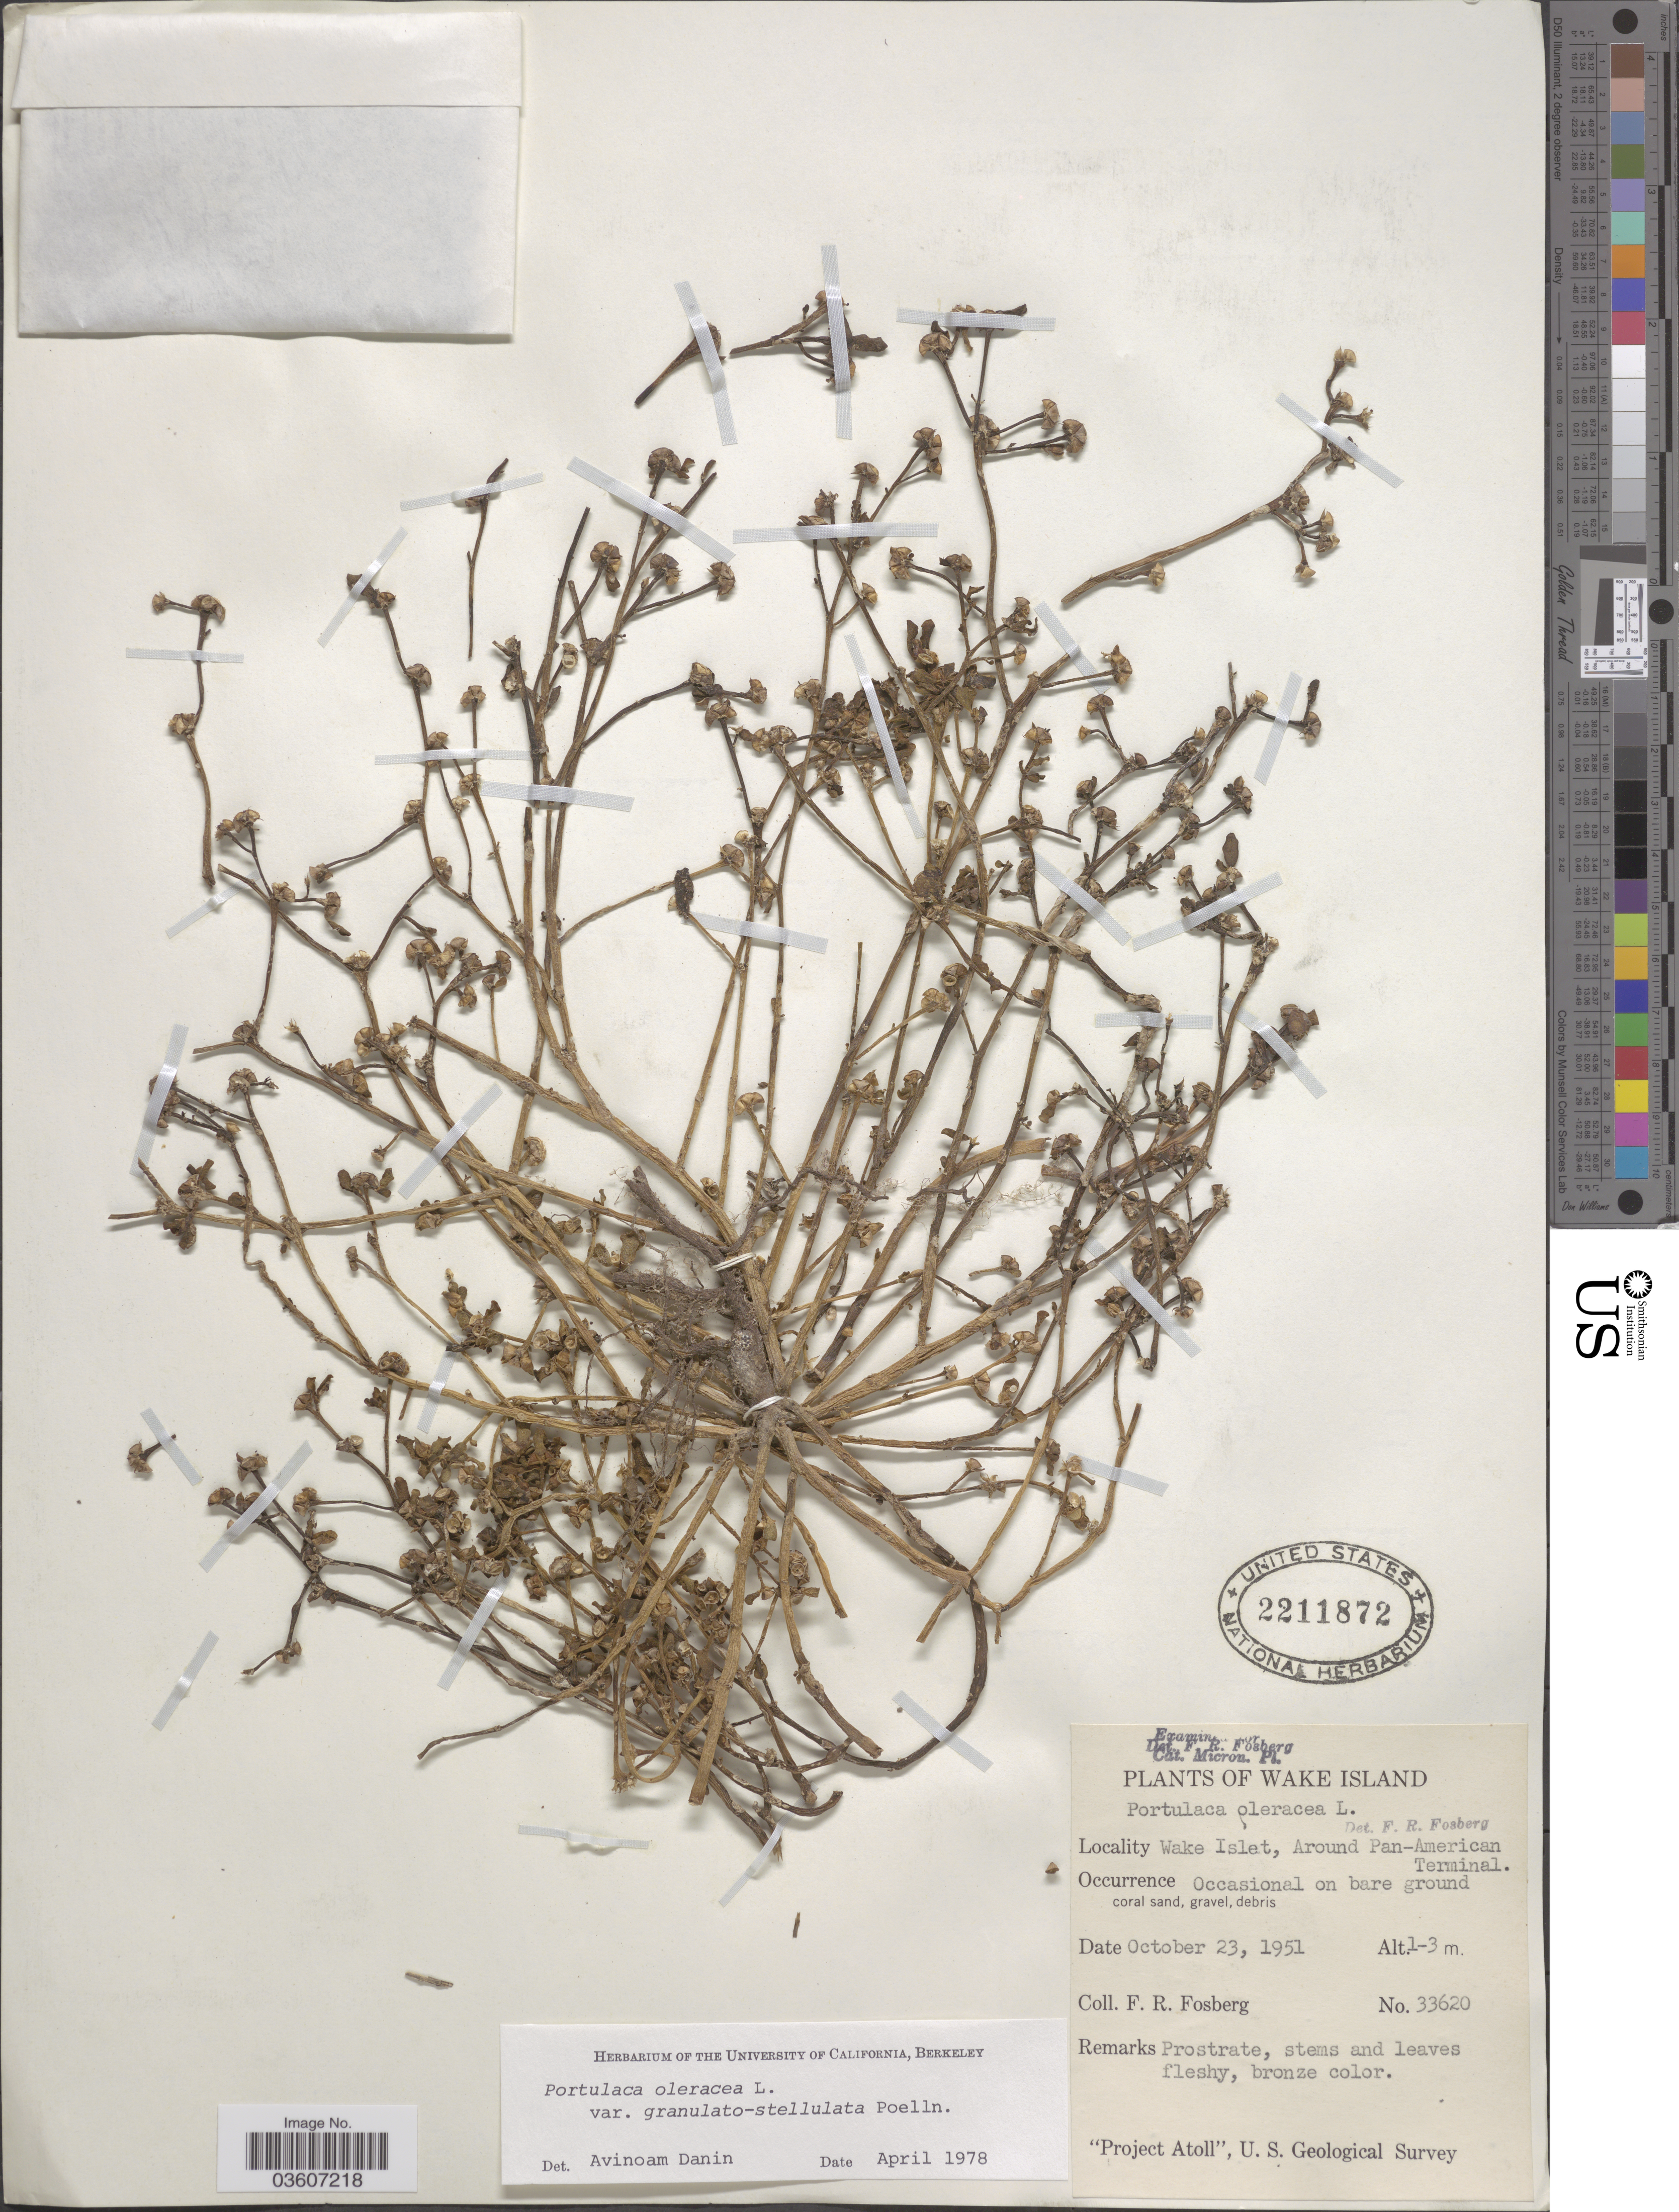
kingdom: Plantae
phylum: Tracheophyta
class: Magnoliopsida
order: Caryophyllales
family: Portulacaceae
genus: Portulaca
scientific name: Portulaca oleracea var. granulatostellulata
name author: Poelln.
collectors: F. R. Fosberg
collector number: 33620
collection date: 1951-10-23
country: U.S. Administered Pacific Islands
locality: Wake Island. Wake Islet, Around Pan-American Terminal.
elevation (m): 1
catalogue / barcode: US 2211872